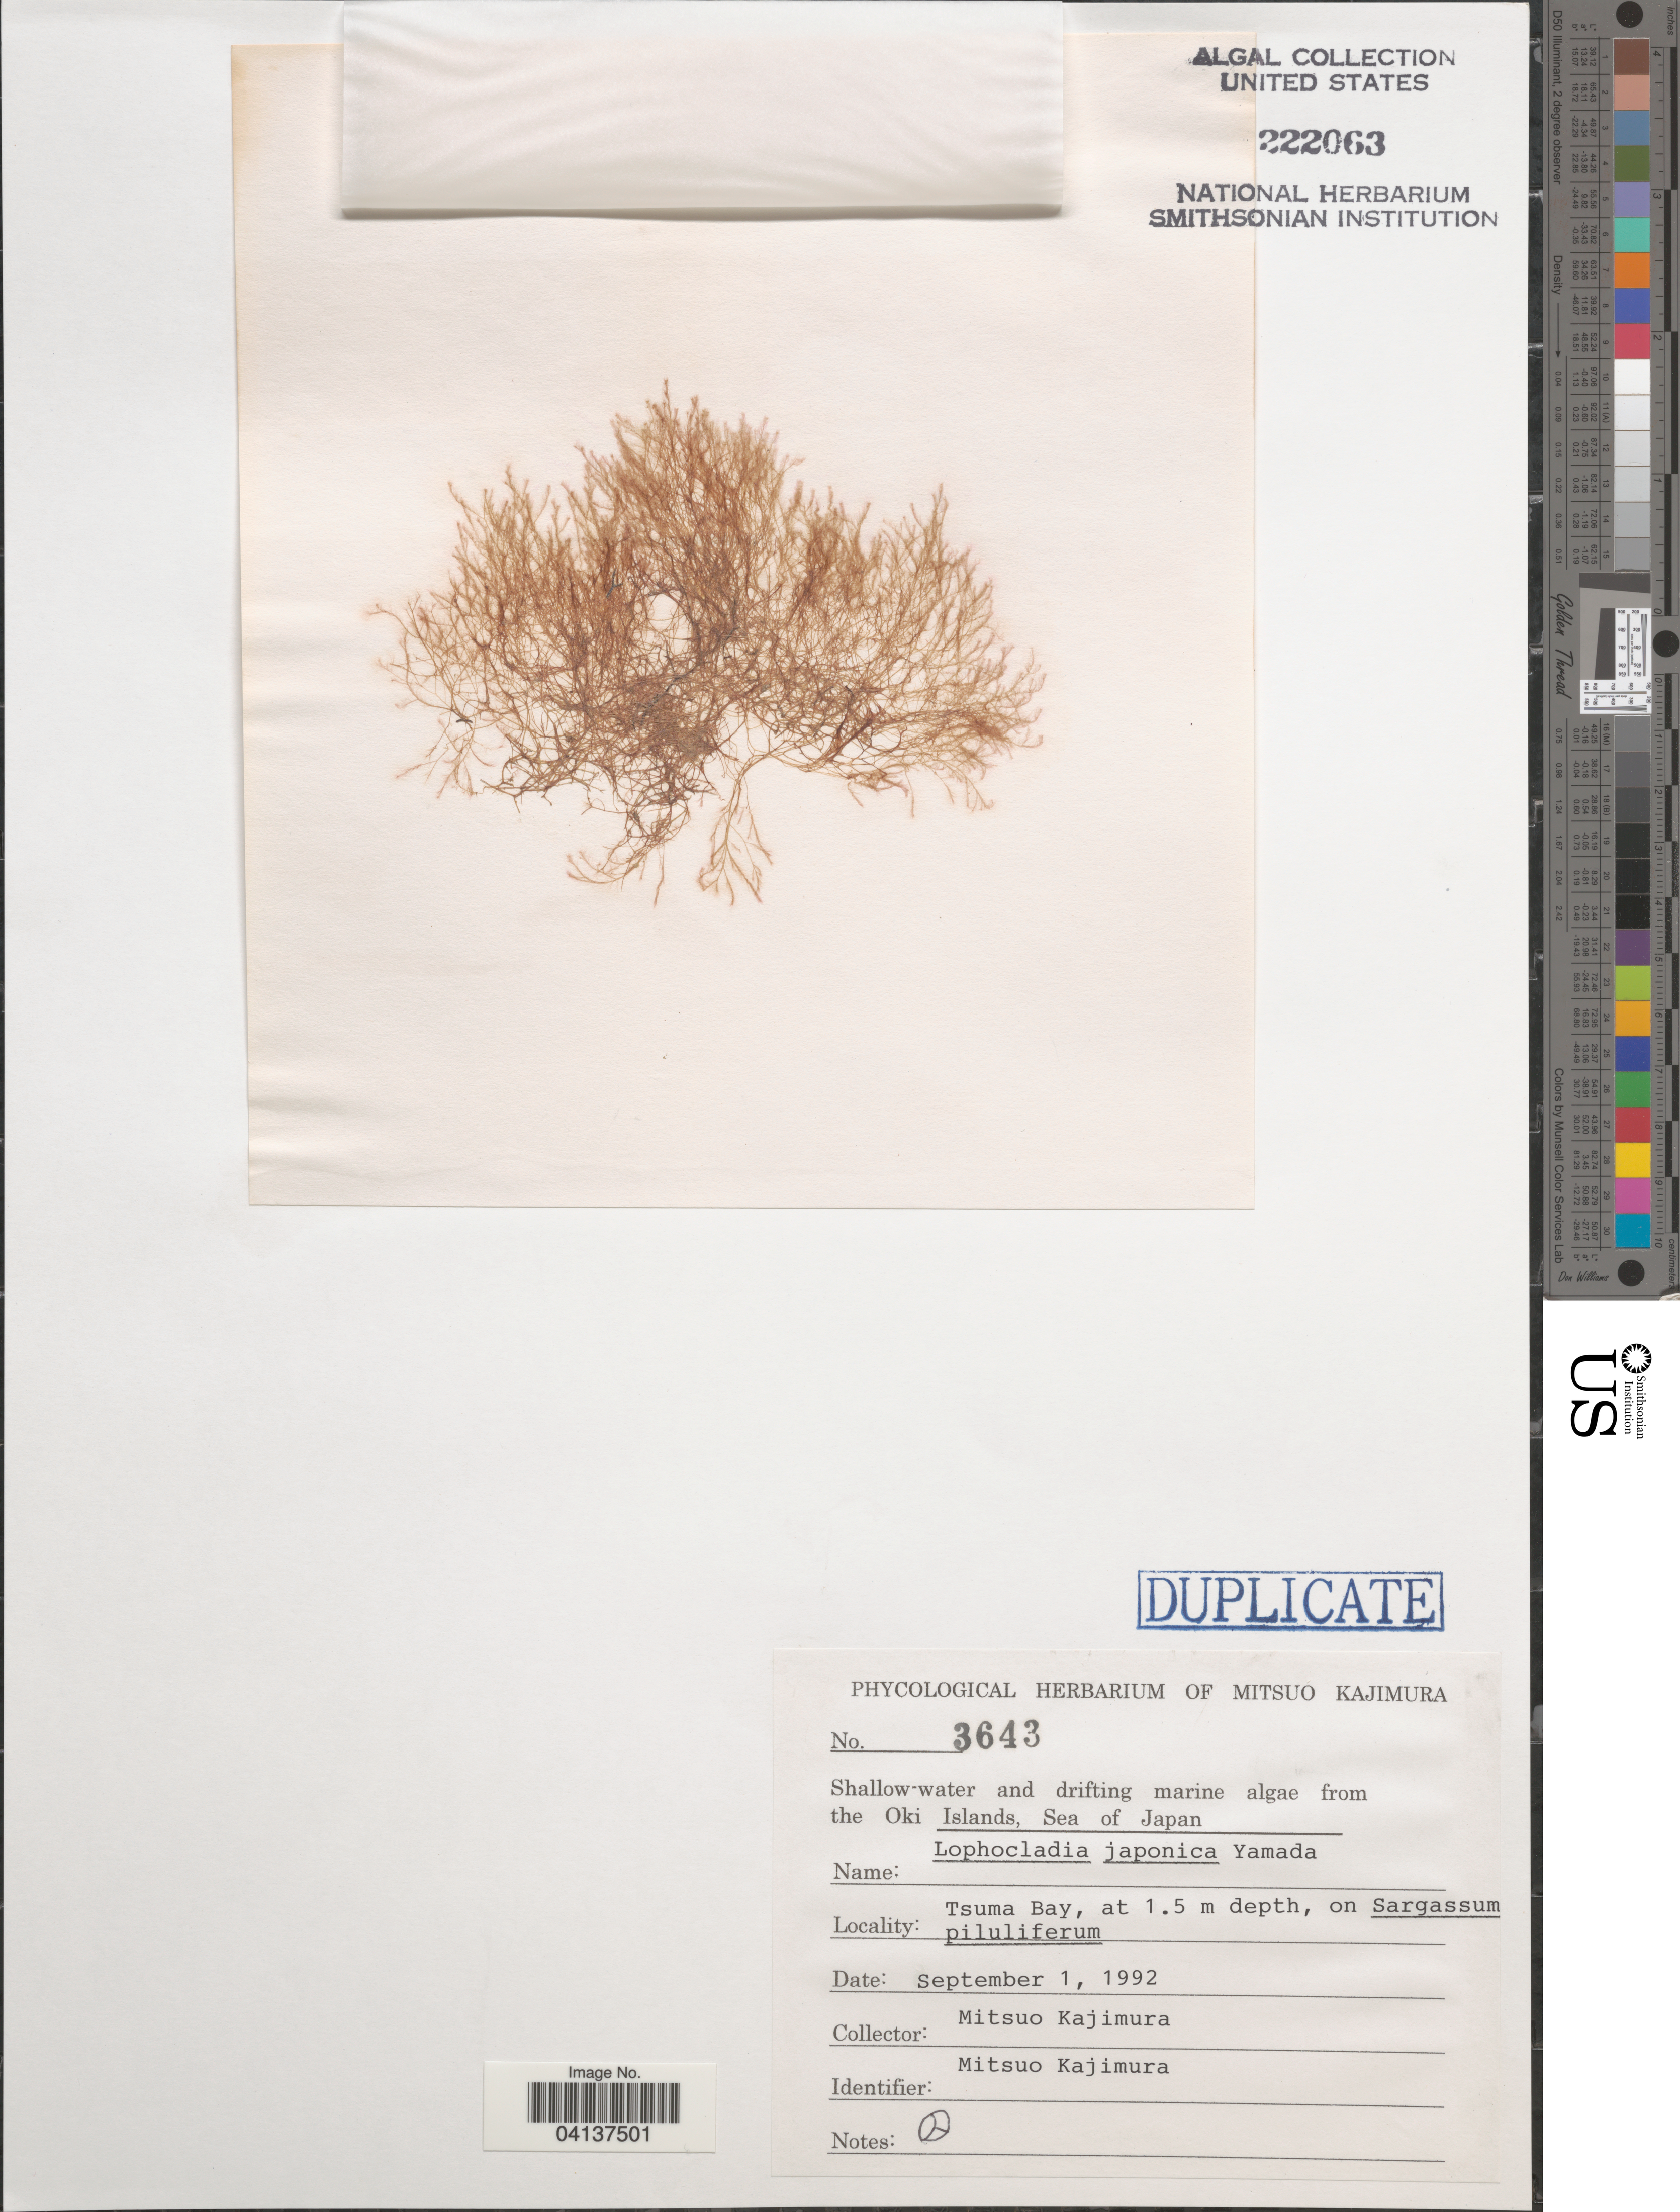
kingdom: Plantae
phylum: Rhodophyta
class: Florideophyceae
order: Ceramiales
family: Rhodomelaceae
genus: Lophocladia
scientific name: Lophocladia japonica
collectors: M. Kajimura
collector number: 3643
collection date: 1992-09-01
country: Japan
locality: The Oki Islands, Sea of Japan. Tsuma Bay.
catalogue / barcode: US 222063